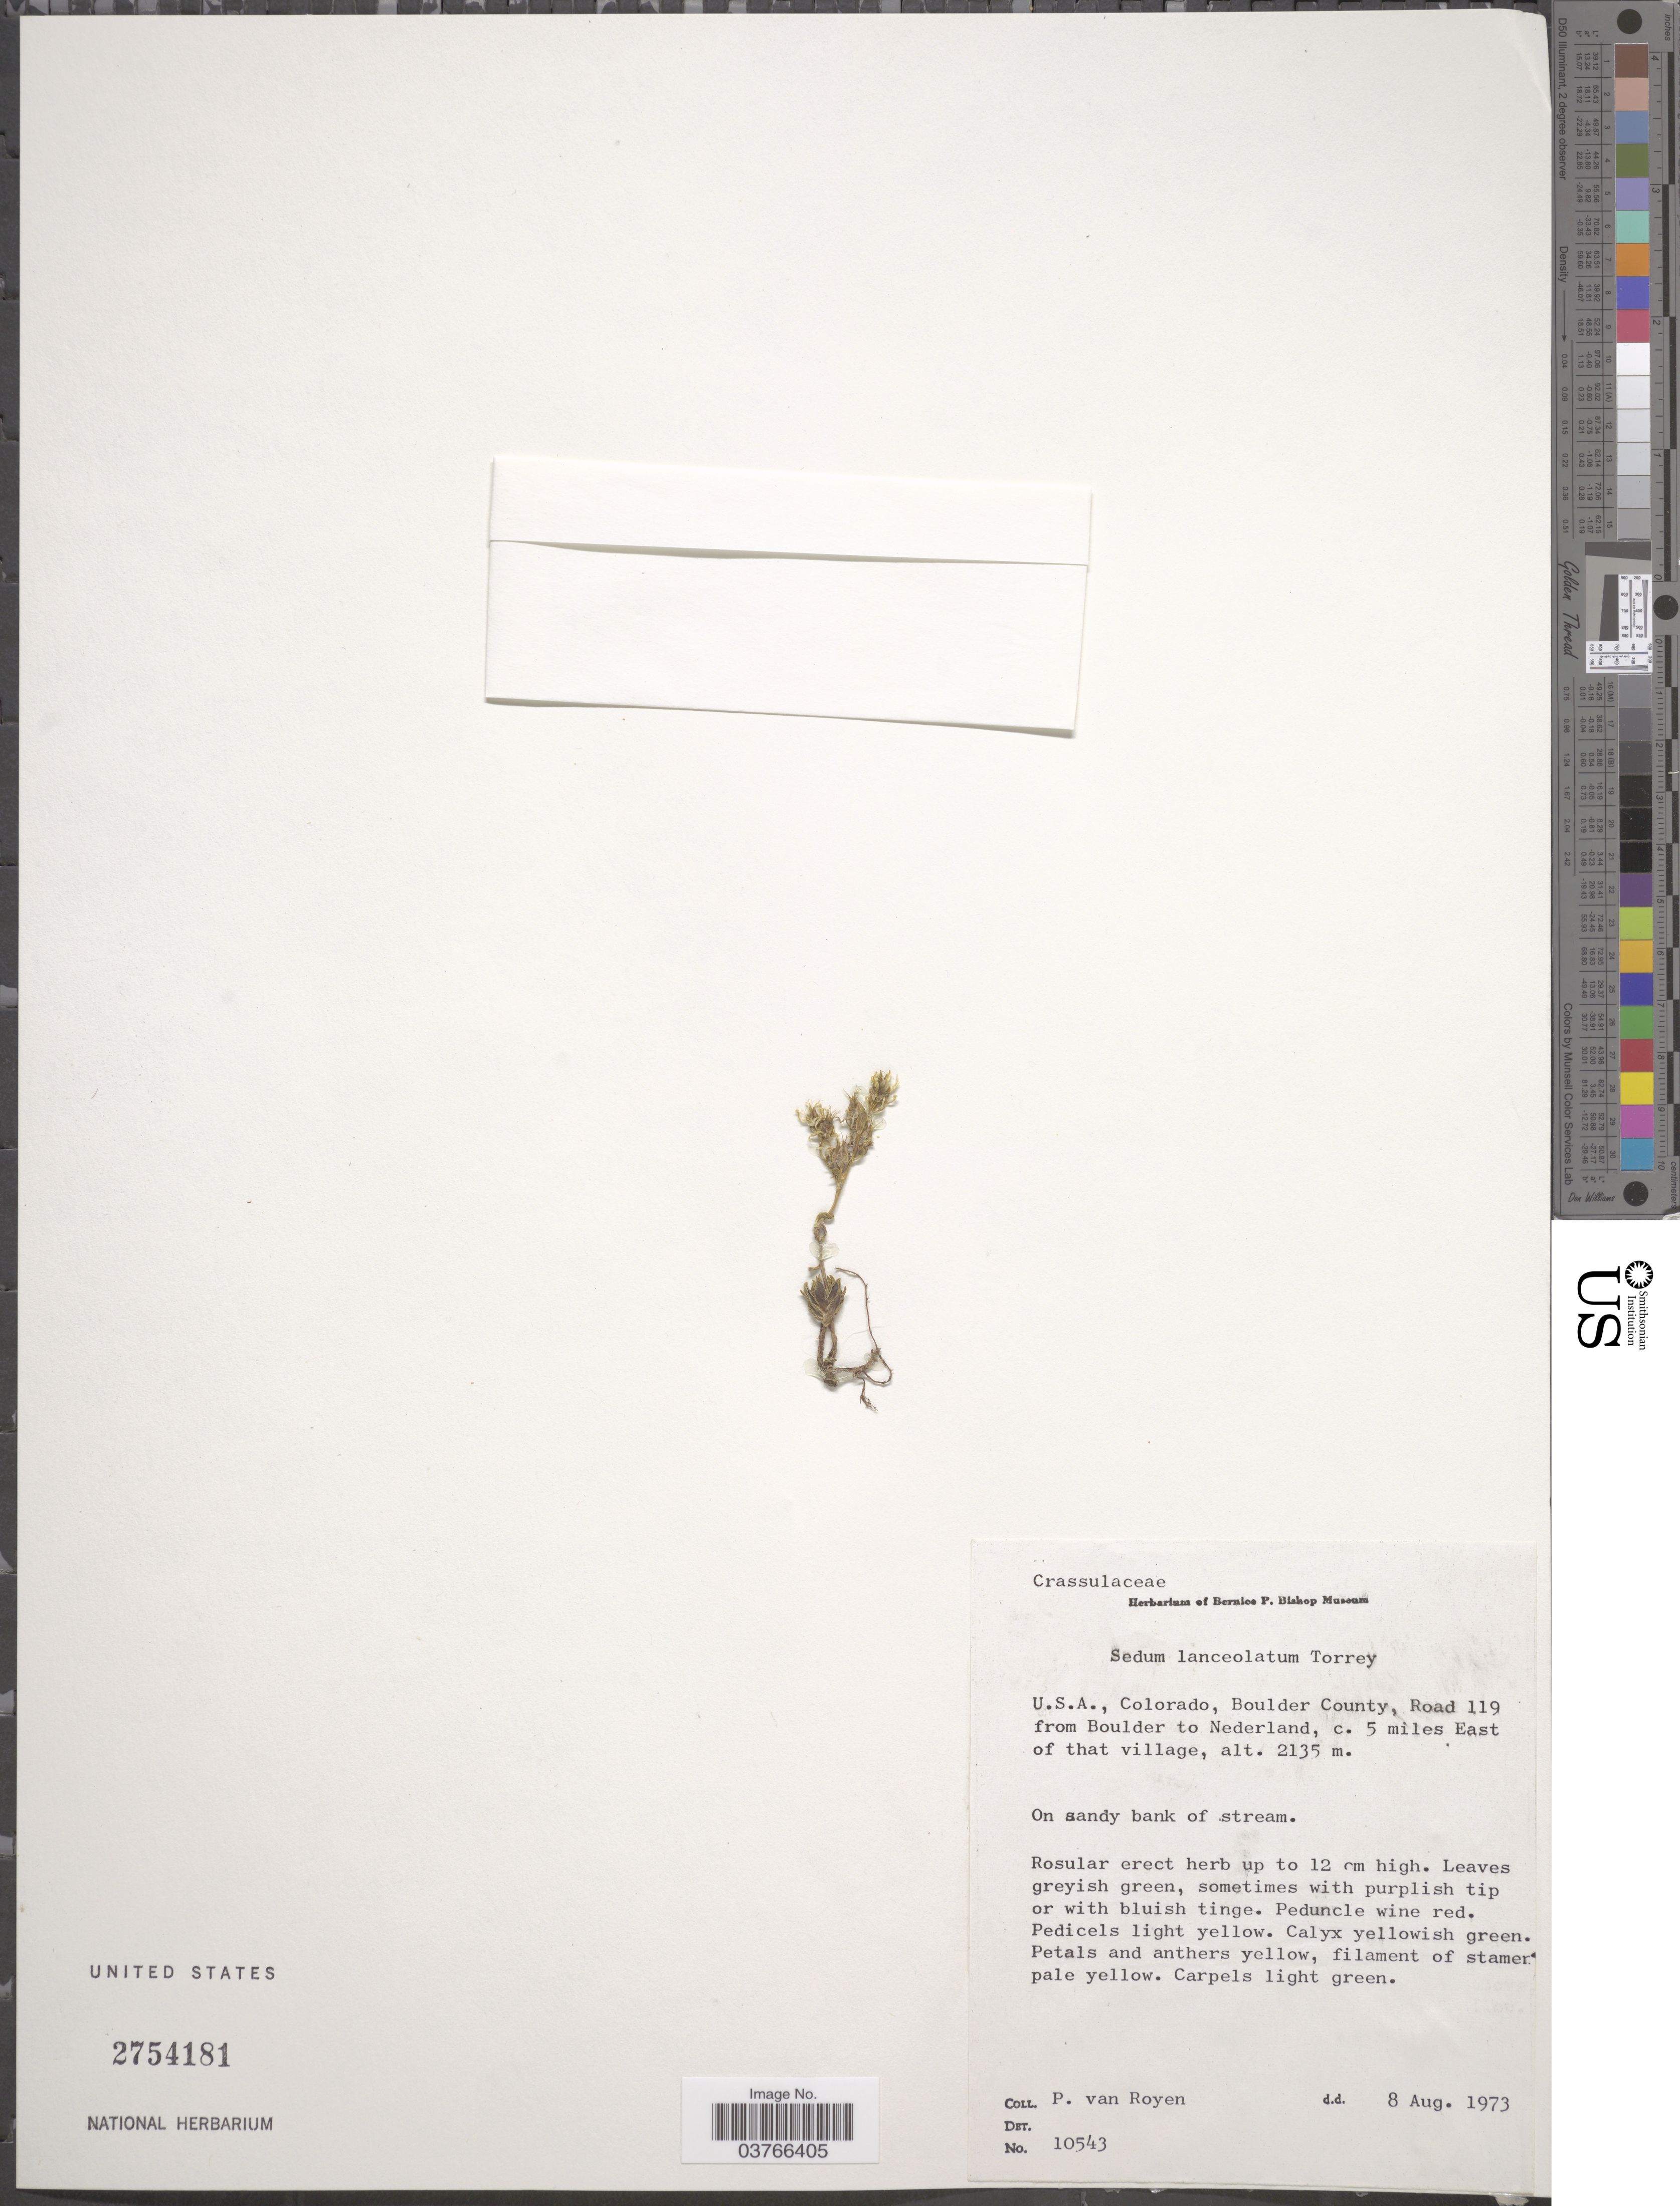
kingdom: Plantae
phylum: Tracheophyta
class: Magnoliopsida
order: Saxifragales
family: Crassulaceae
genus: Sedum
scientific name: Sedum lanceolatum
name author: Torr.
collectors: P. van Royen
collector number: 10543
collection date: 1973-08-08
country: United States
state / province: Colorado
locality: Boulder County, Road 119 from Boulder to Nederland, c. 5 miles East of that village.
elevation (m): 2135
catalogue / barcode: US 2754181